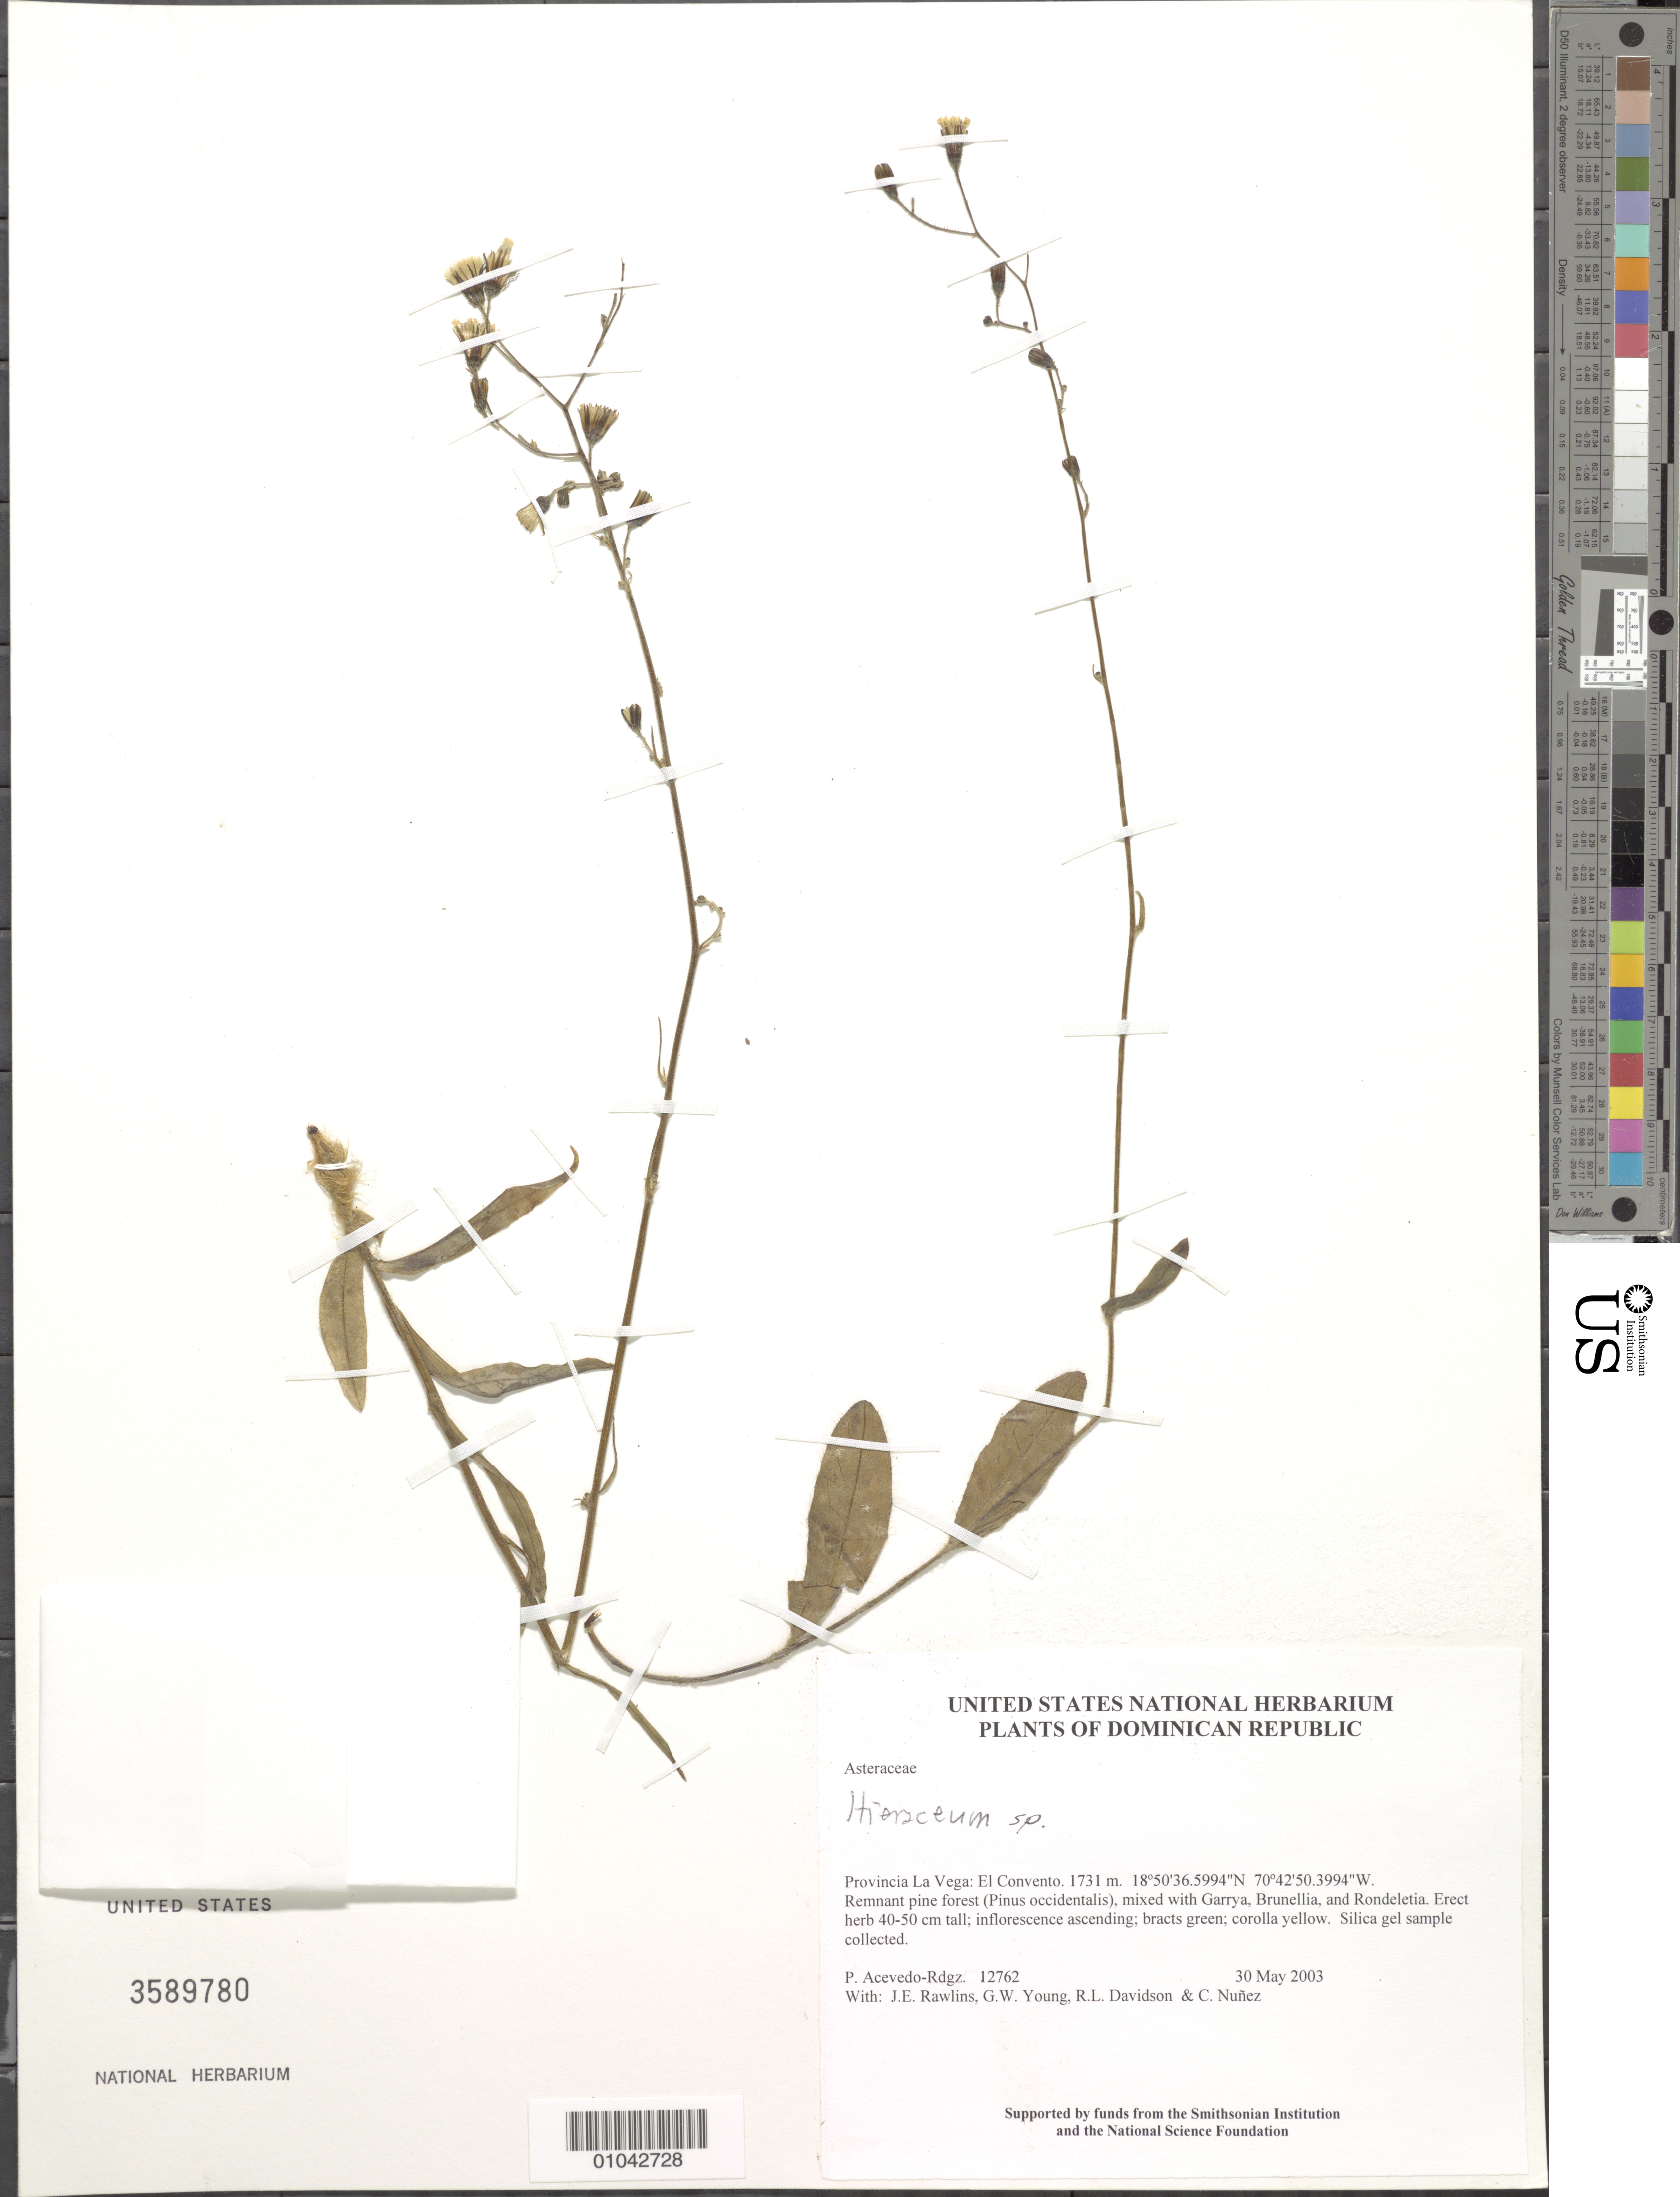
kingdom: Plantae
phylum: Tracheophyta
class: Magnoliopsida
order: Asterales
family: Asteraceae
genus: Hieracium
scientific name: Hieracium repandulare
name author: Druce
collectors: P. Acevedo-Rodr., J. Rawlins, G. Young, R. Davidson & C. Nunez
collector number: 12762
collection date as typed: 30 May 2003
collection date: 2003-05-30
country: Dominican Republic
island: Hispaniola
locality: Provincia La Vega: El Convento.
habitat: Remnant pine forest (Pinus occidentalis), mixed with Garrya, Brunellia, and Rondeletia.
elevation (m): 1731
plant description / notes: US, MO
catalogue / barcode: US 3589780